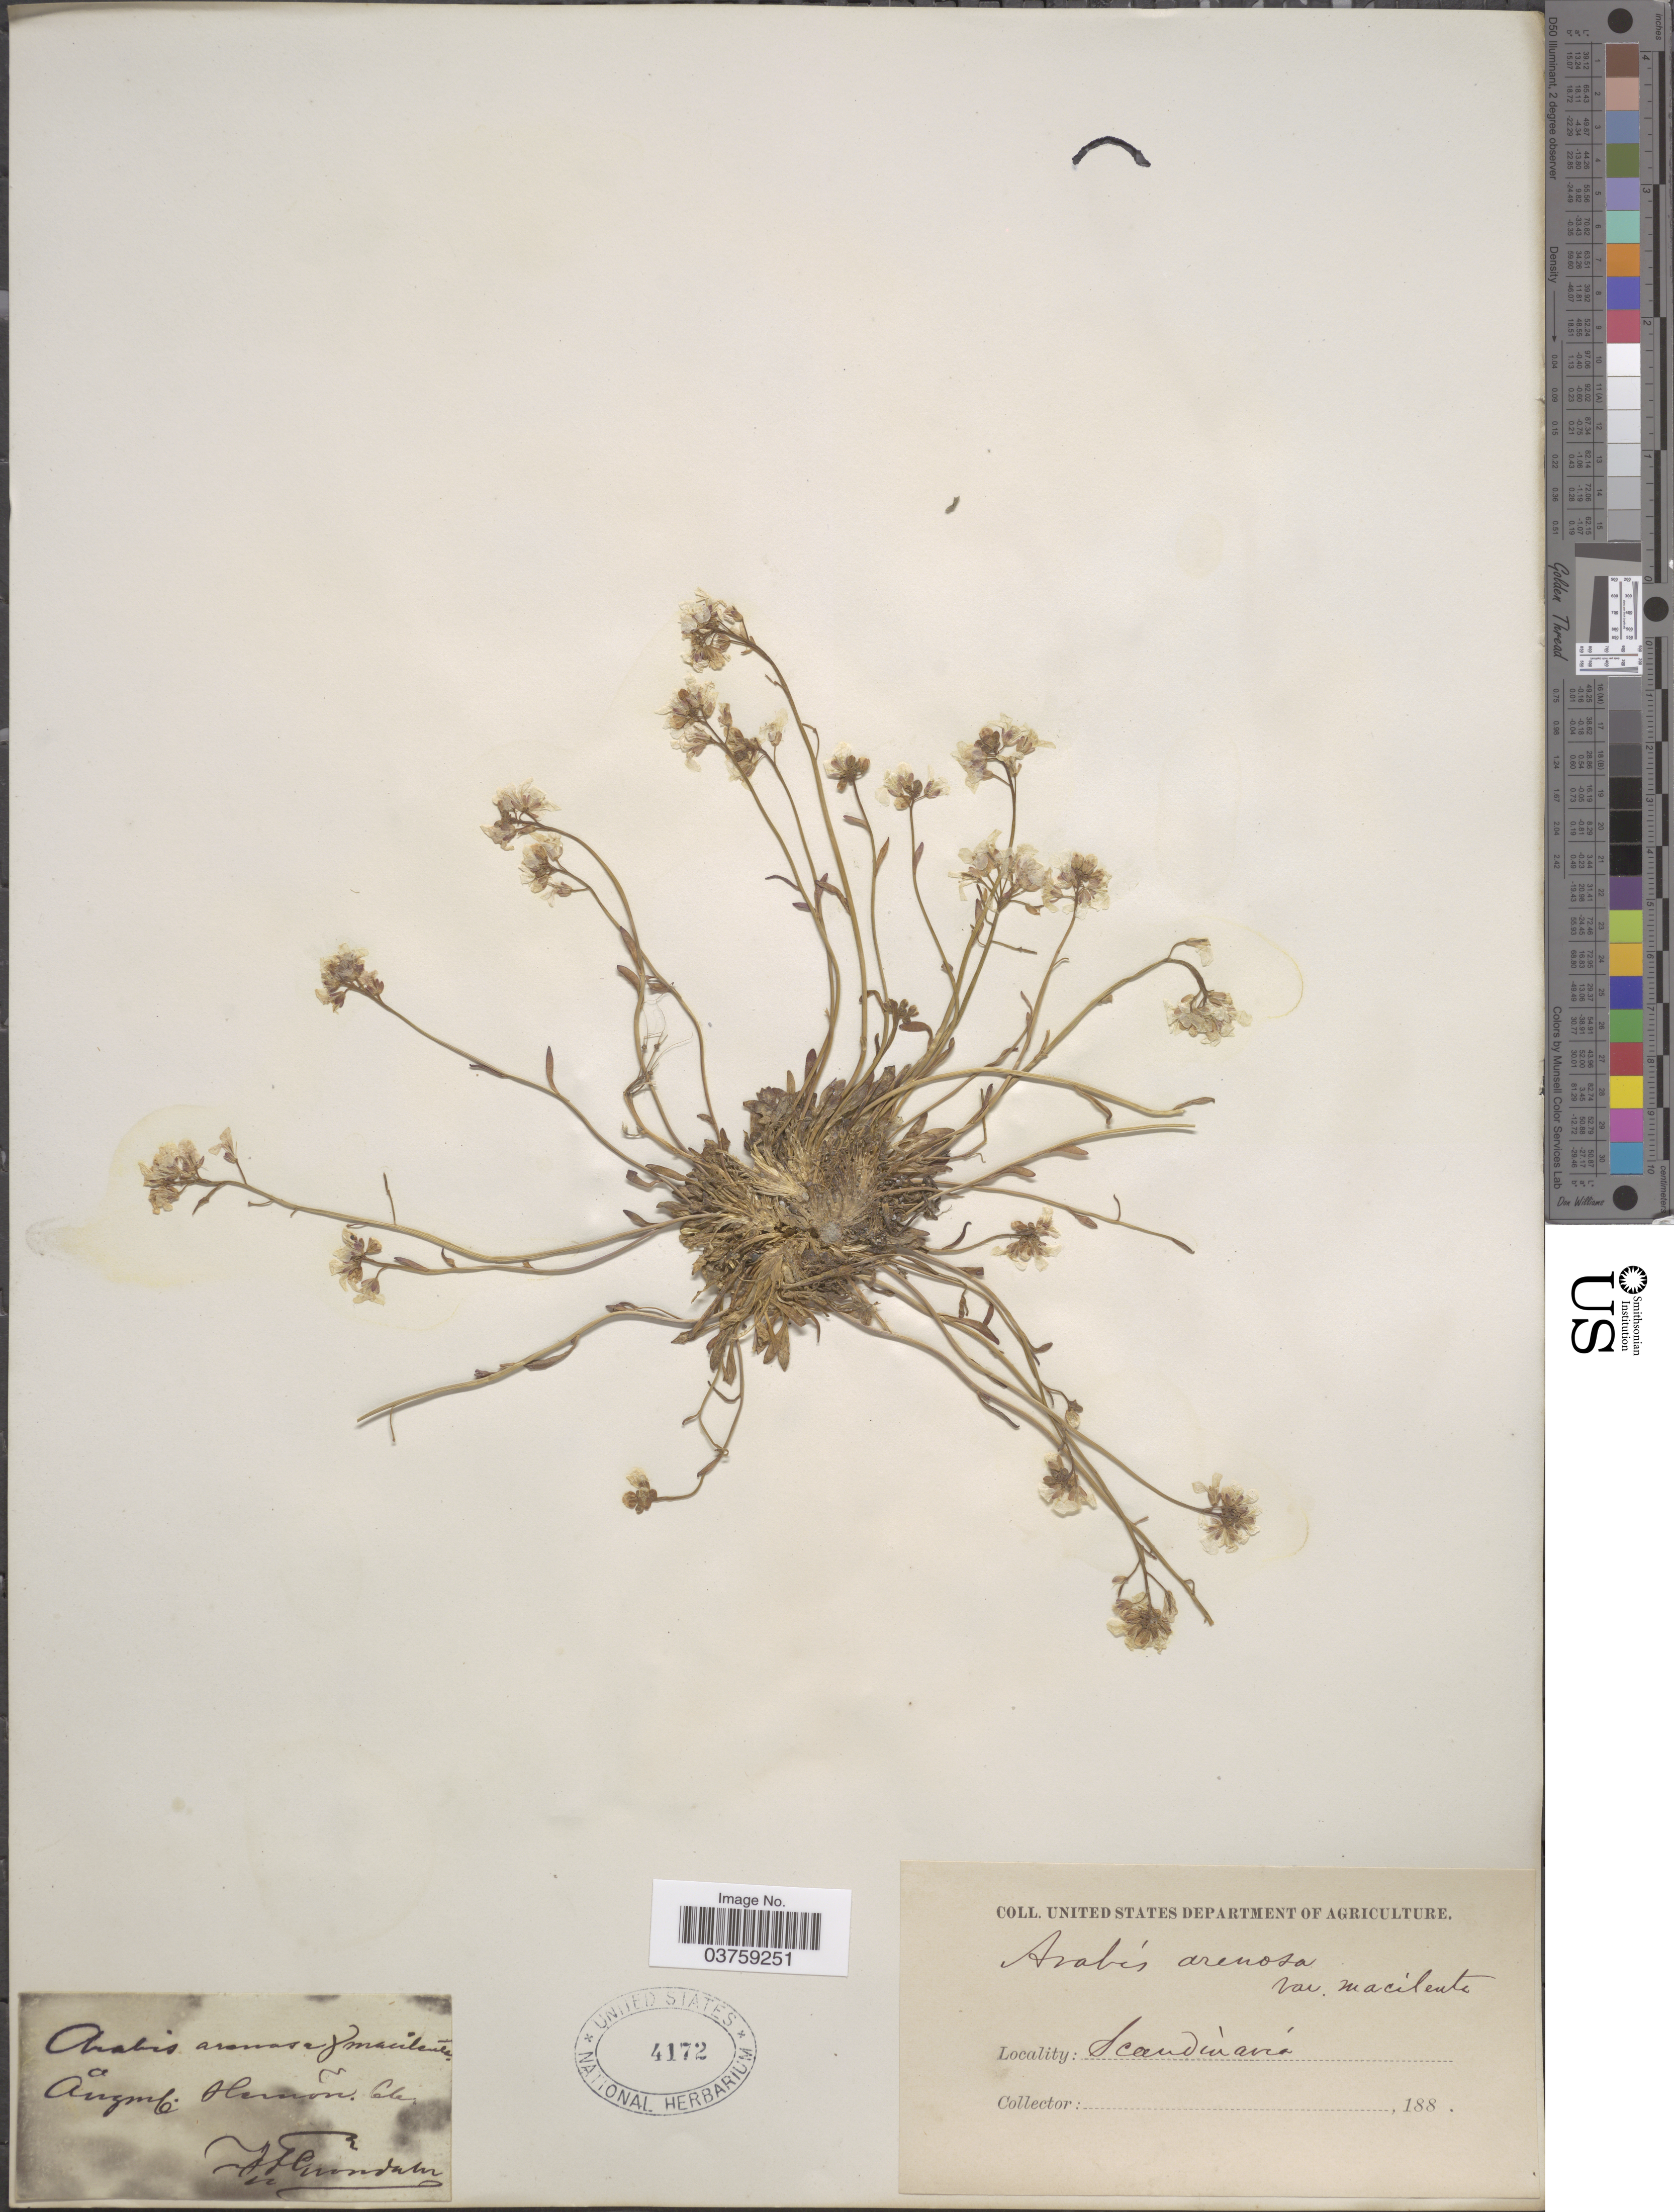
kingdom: Plantae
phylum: Tracheophyta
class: Magnoliopsida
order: Brassicales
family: Brassicaceae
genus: Arabis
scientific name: Arabis arenosa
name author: (L.) Scop.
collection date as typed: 188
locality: Scandinavia. Angml Hermon, Cle. [interpreted]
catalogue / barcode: US 4172